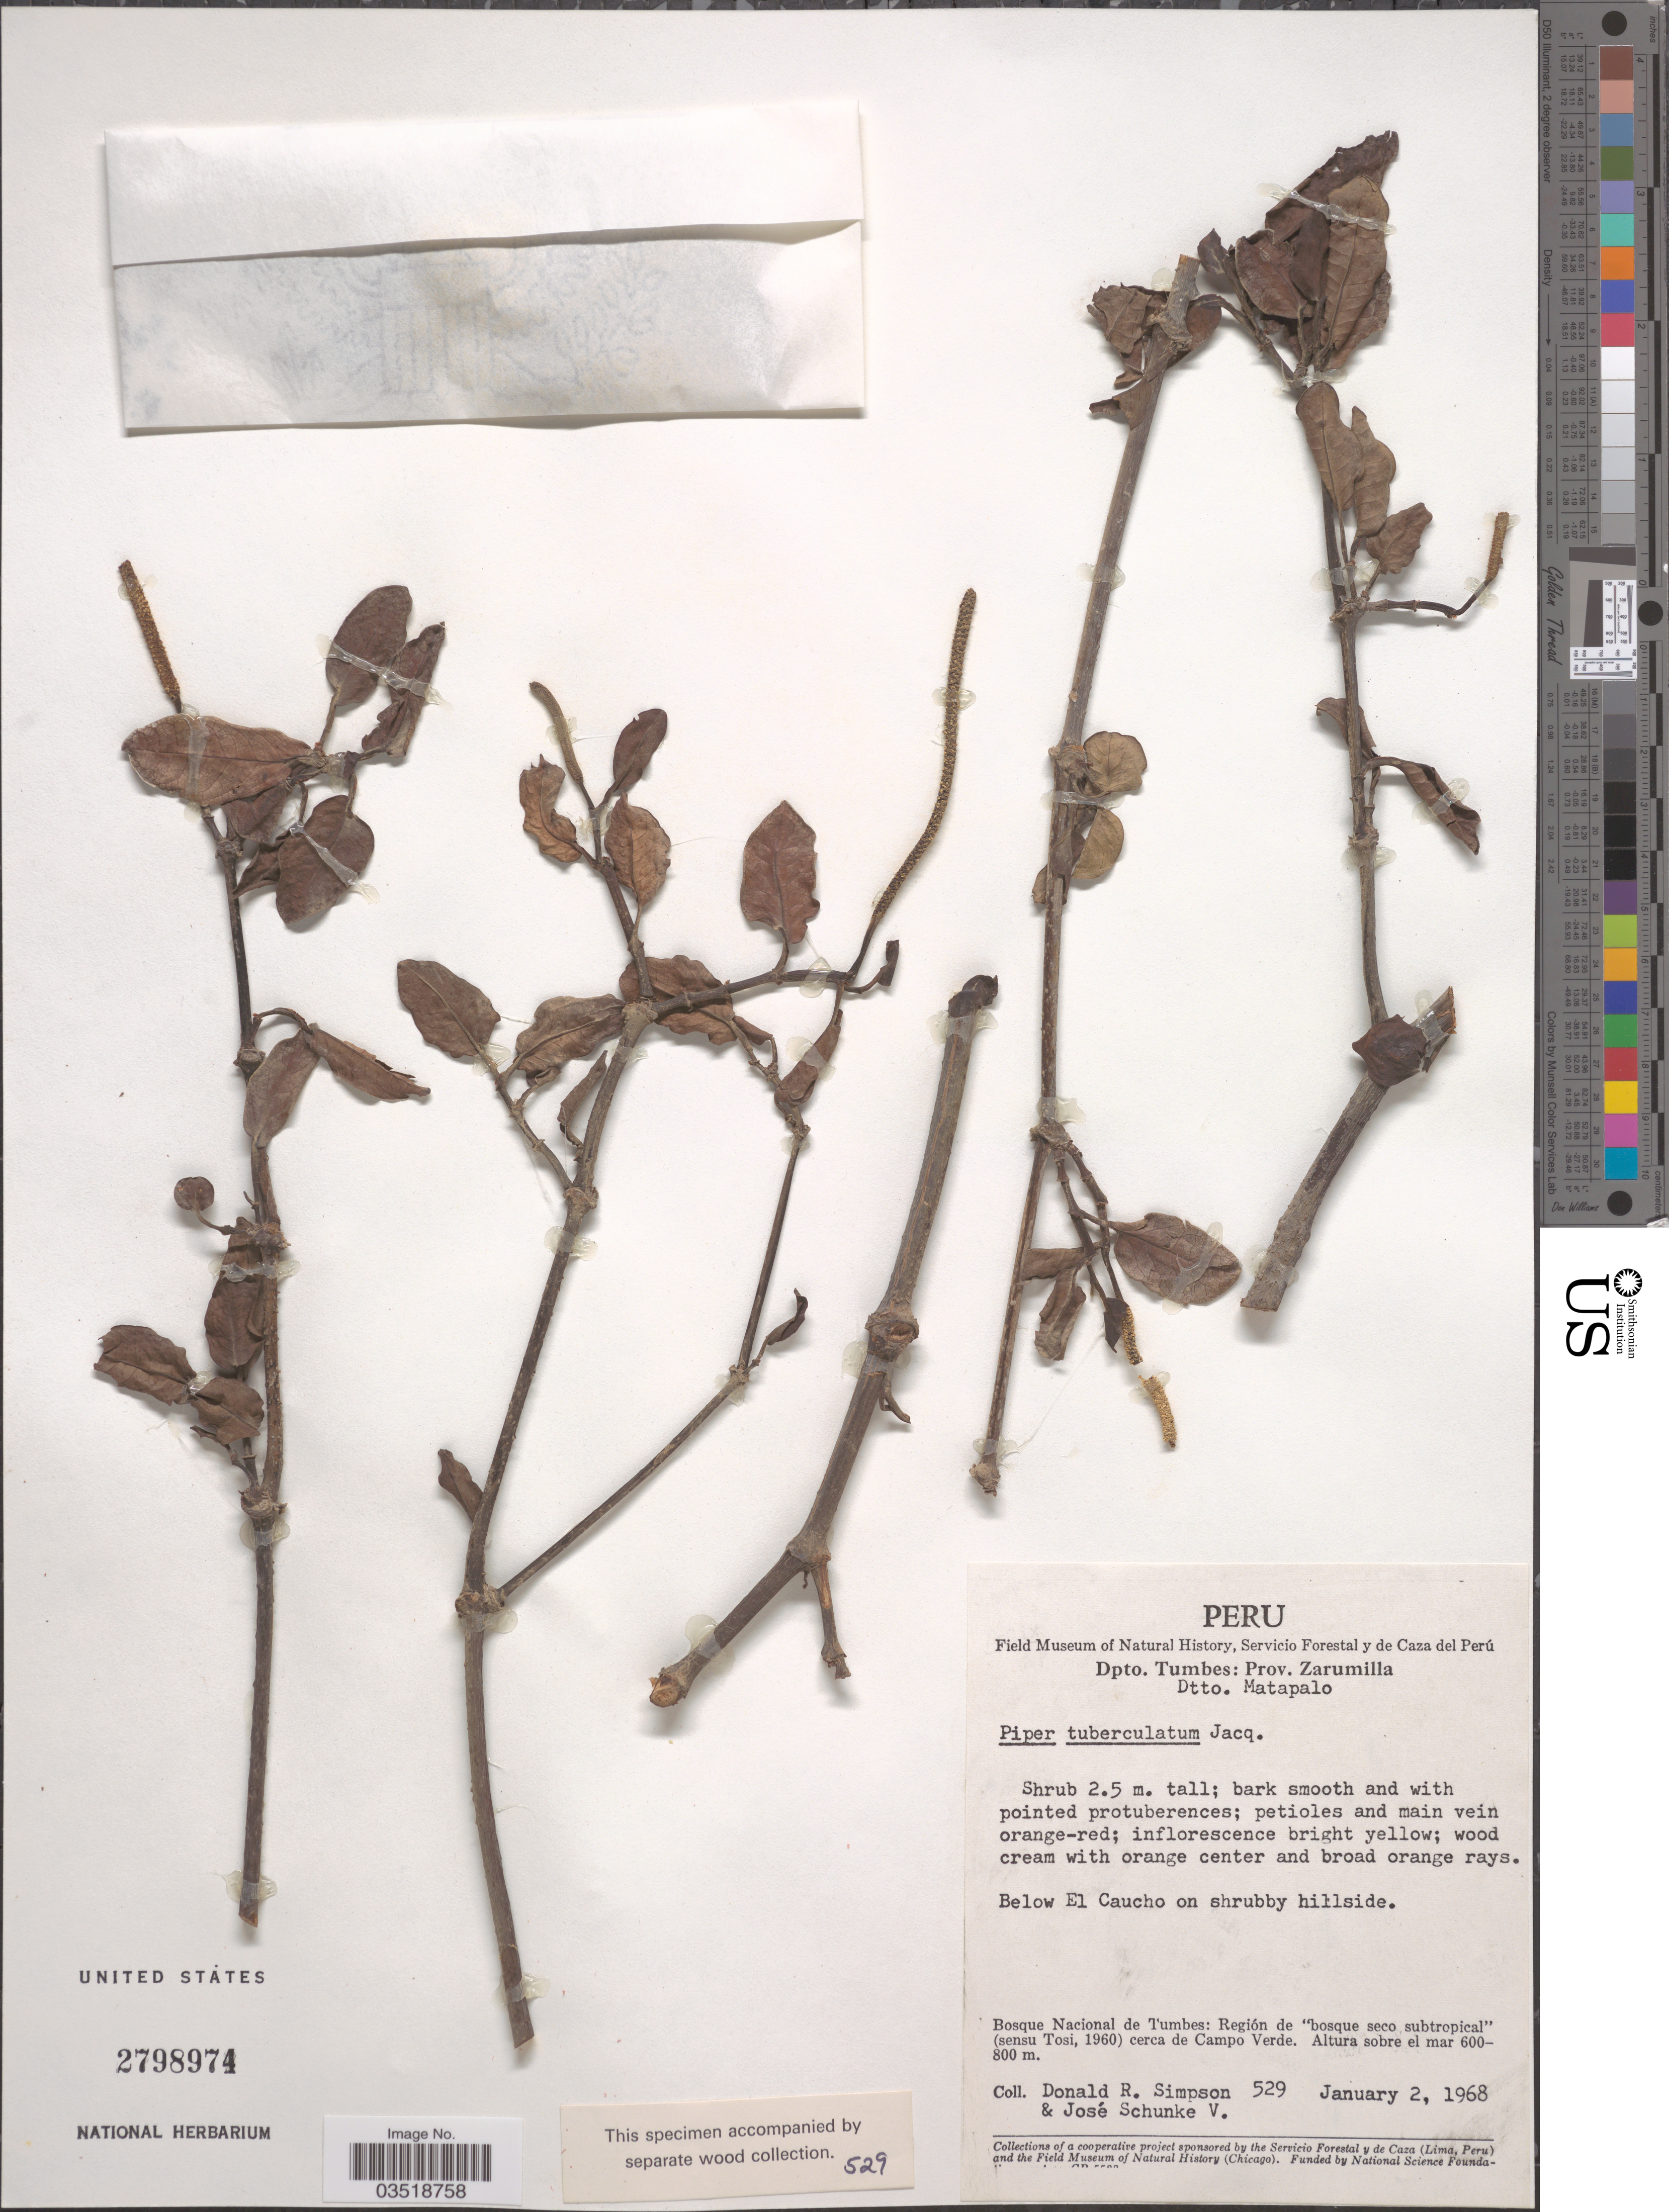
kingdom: Plantae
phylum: Tracheophyta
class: Magnoliopsida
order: Piperales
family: Piperaceae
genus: Piper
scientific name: Piper tuberculatum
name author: Jacq.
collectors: D. R. Simpson & J. Schunke Vigo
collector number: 529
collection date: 1968-01-02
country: Peru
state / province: Tumbes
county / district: Zarumilla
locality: Dpto. Tumbes: Prov. Zarumilla. Dtto. Matapalo. Below El Caucho on shrubby hillside. Bosque Nacional de Tumbes: Región de "bosque seco subtropical"(sensu Tosi, 1960) cerca de Campo Verde.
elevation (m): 600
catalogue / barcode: US 2798974